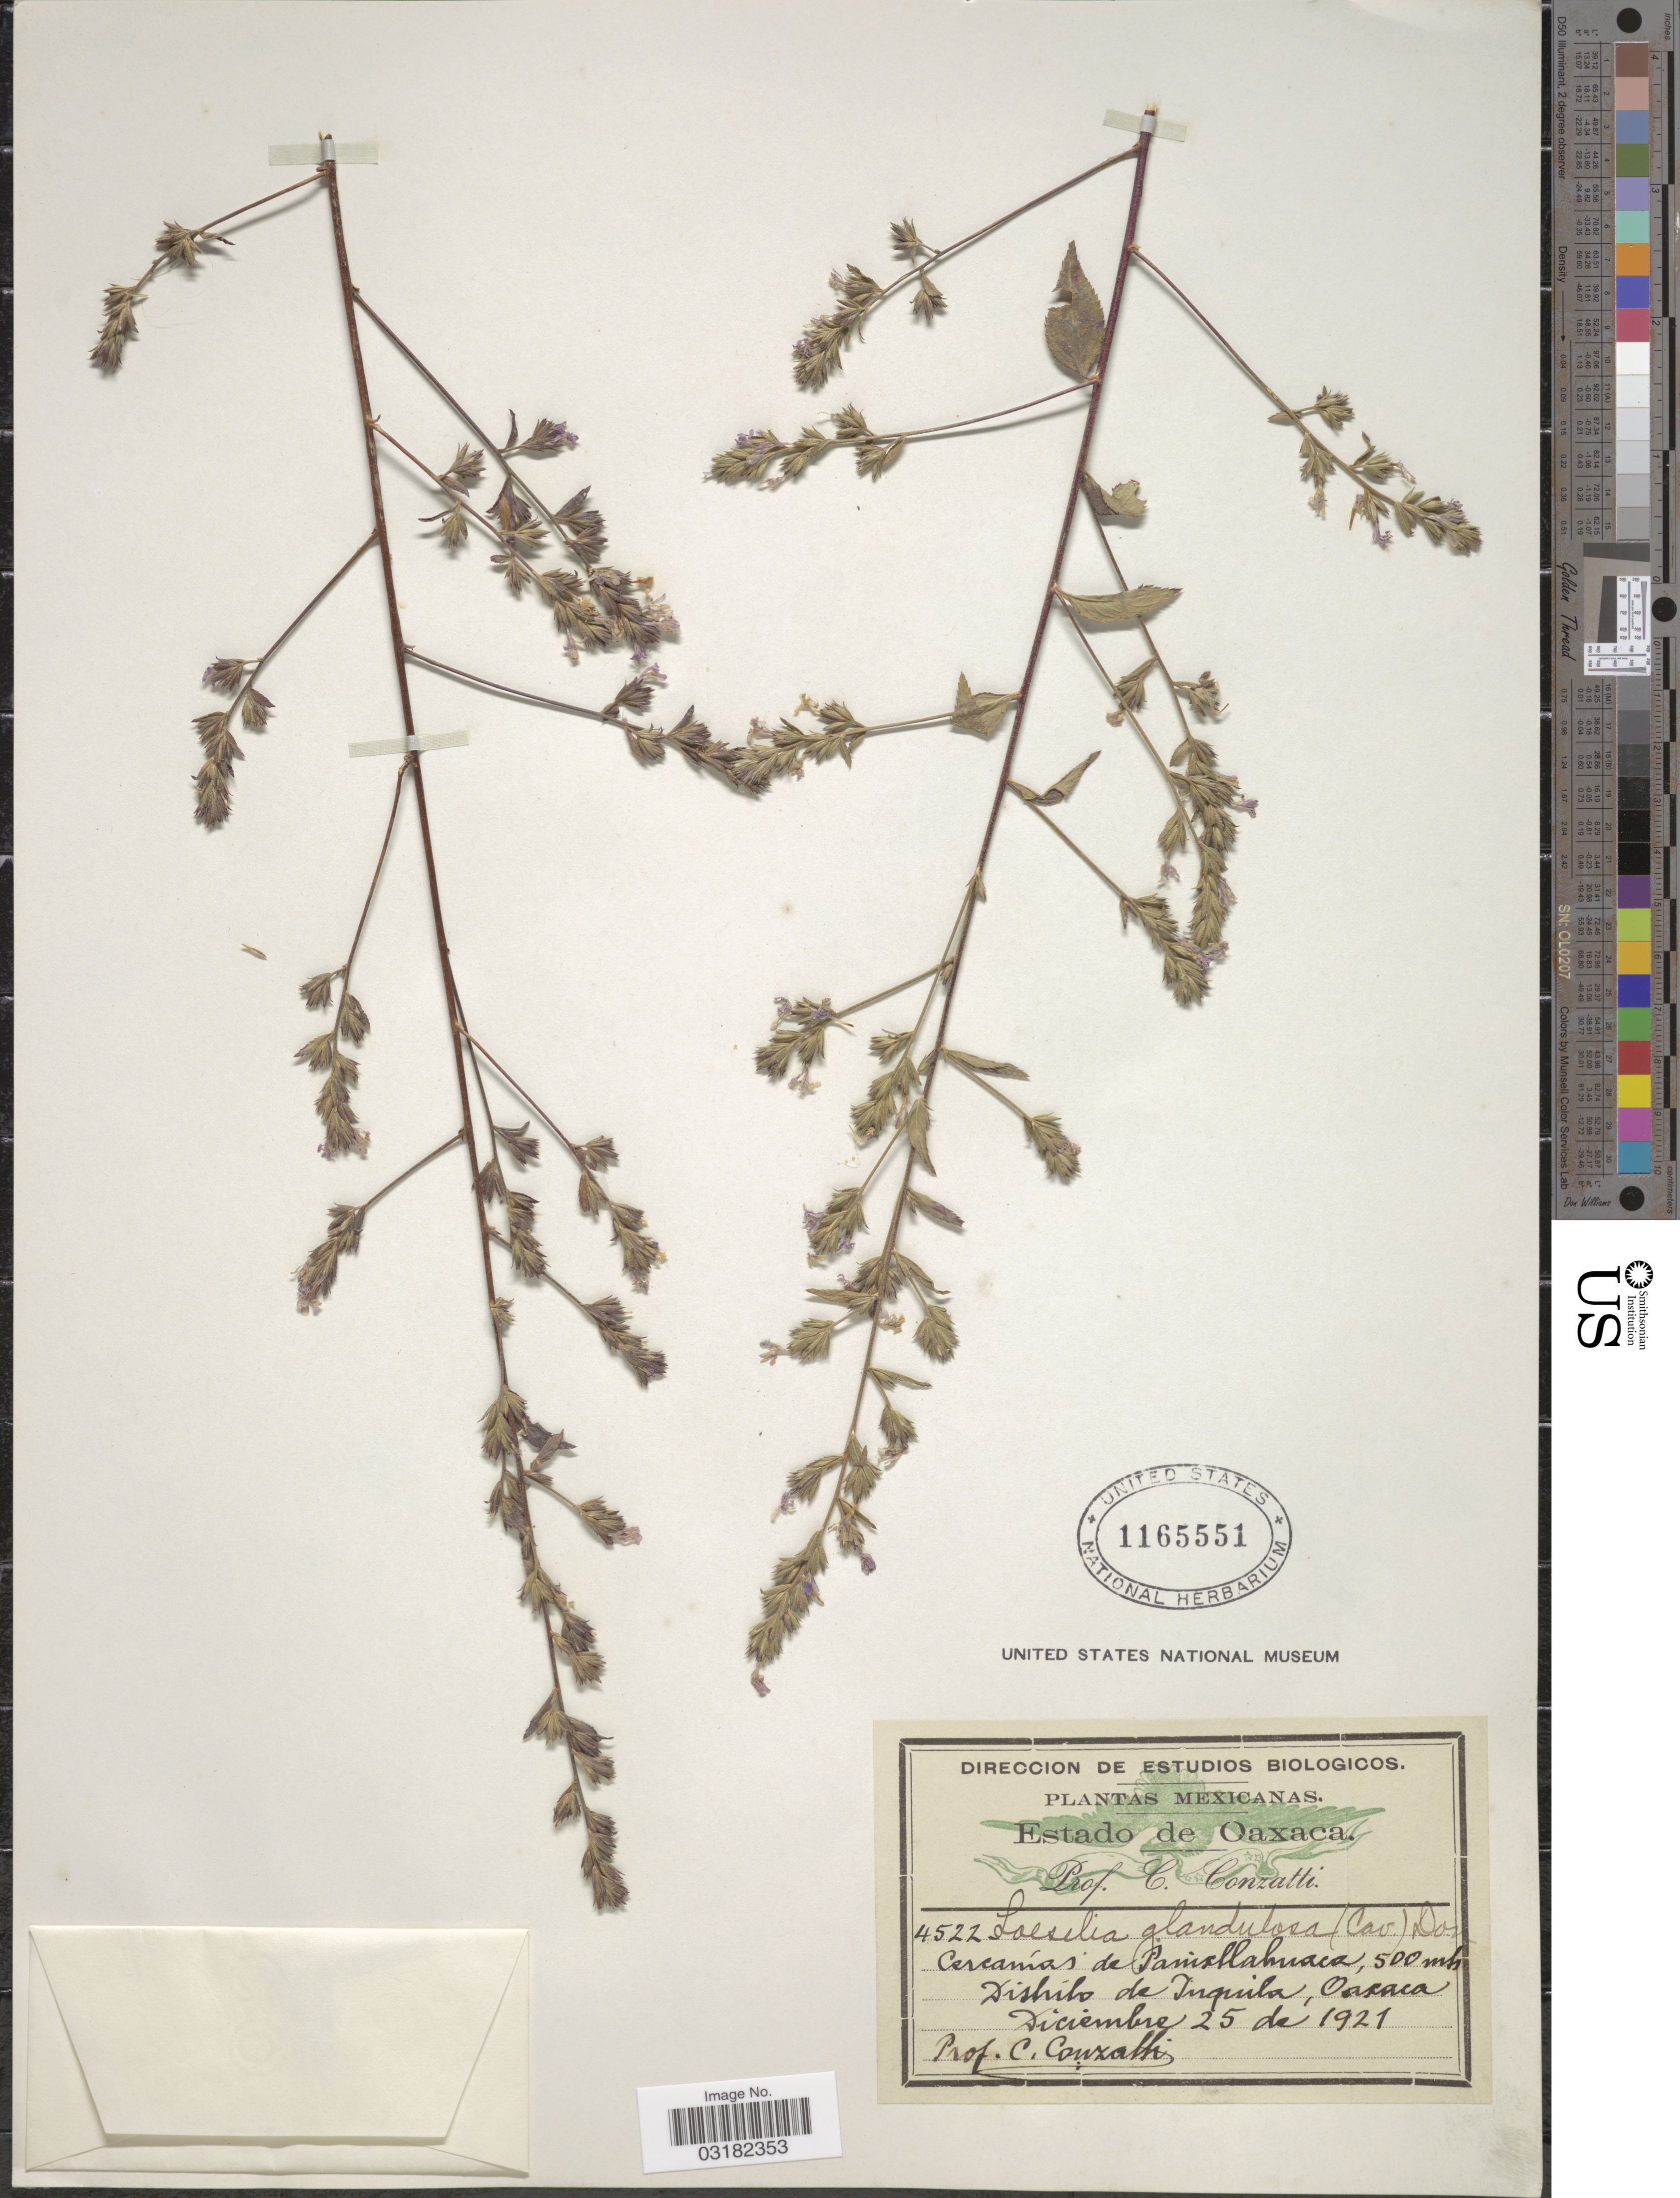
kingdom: Plantae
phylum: Tracheophyta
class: Magnoliopsida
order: Ericales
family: Polemoniaceae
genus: Loeselia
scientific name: Loeselia glandulosa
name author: (Cav.) G. Don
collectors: C. Conzatti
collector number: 4522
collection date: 1921-12-25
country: Mexico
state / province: Oaxaca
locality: Cercanías de Panixtlahuaca. Distrito de Tequila.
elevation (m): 500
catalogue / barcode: US 1165551